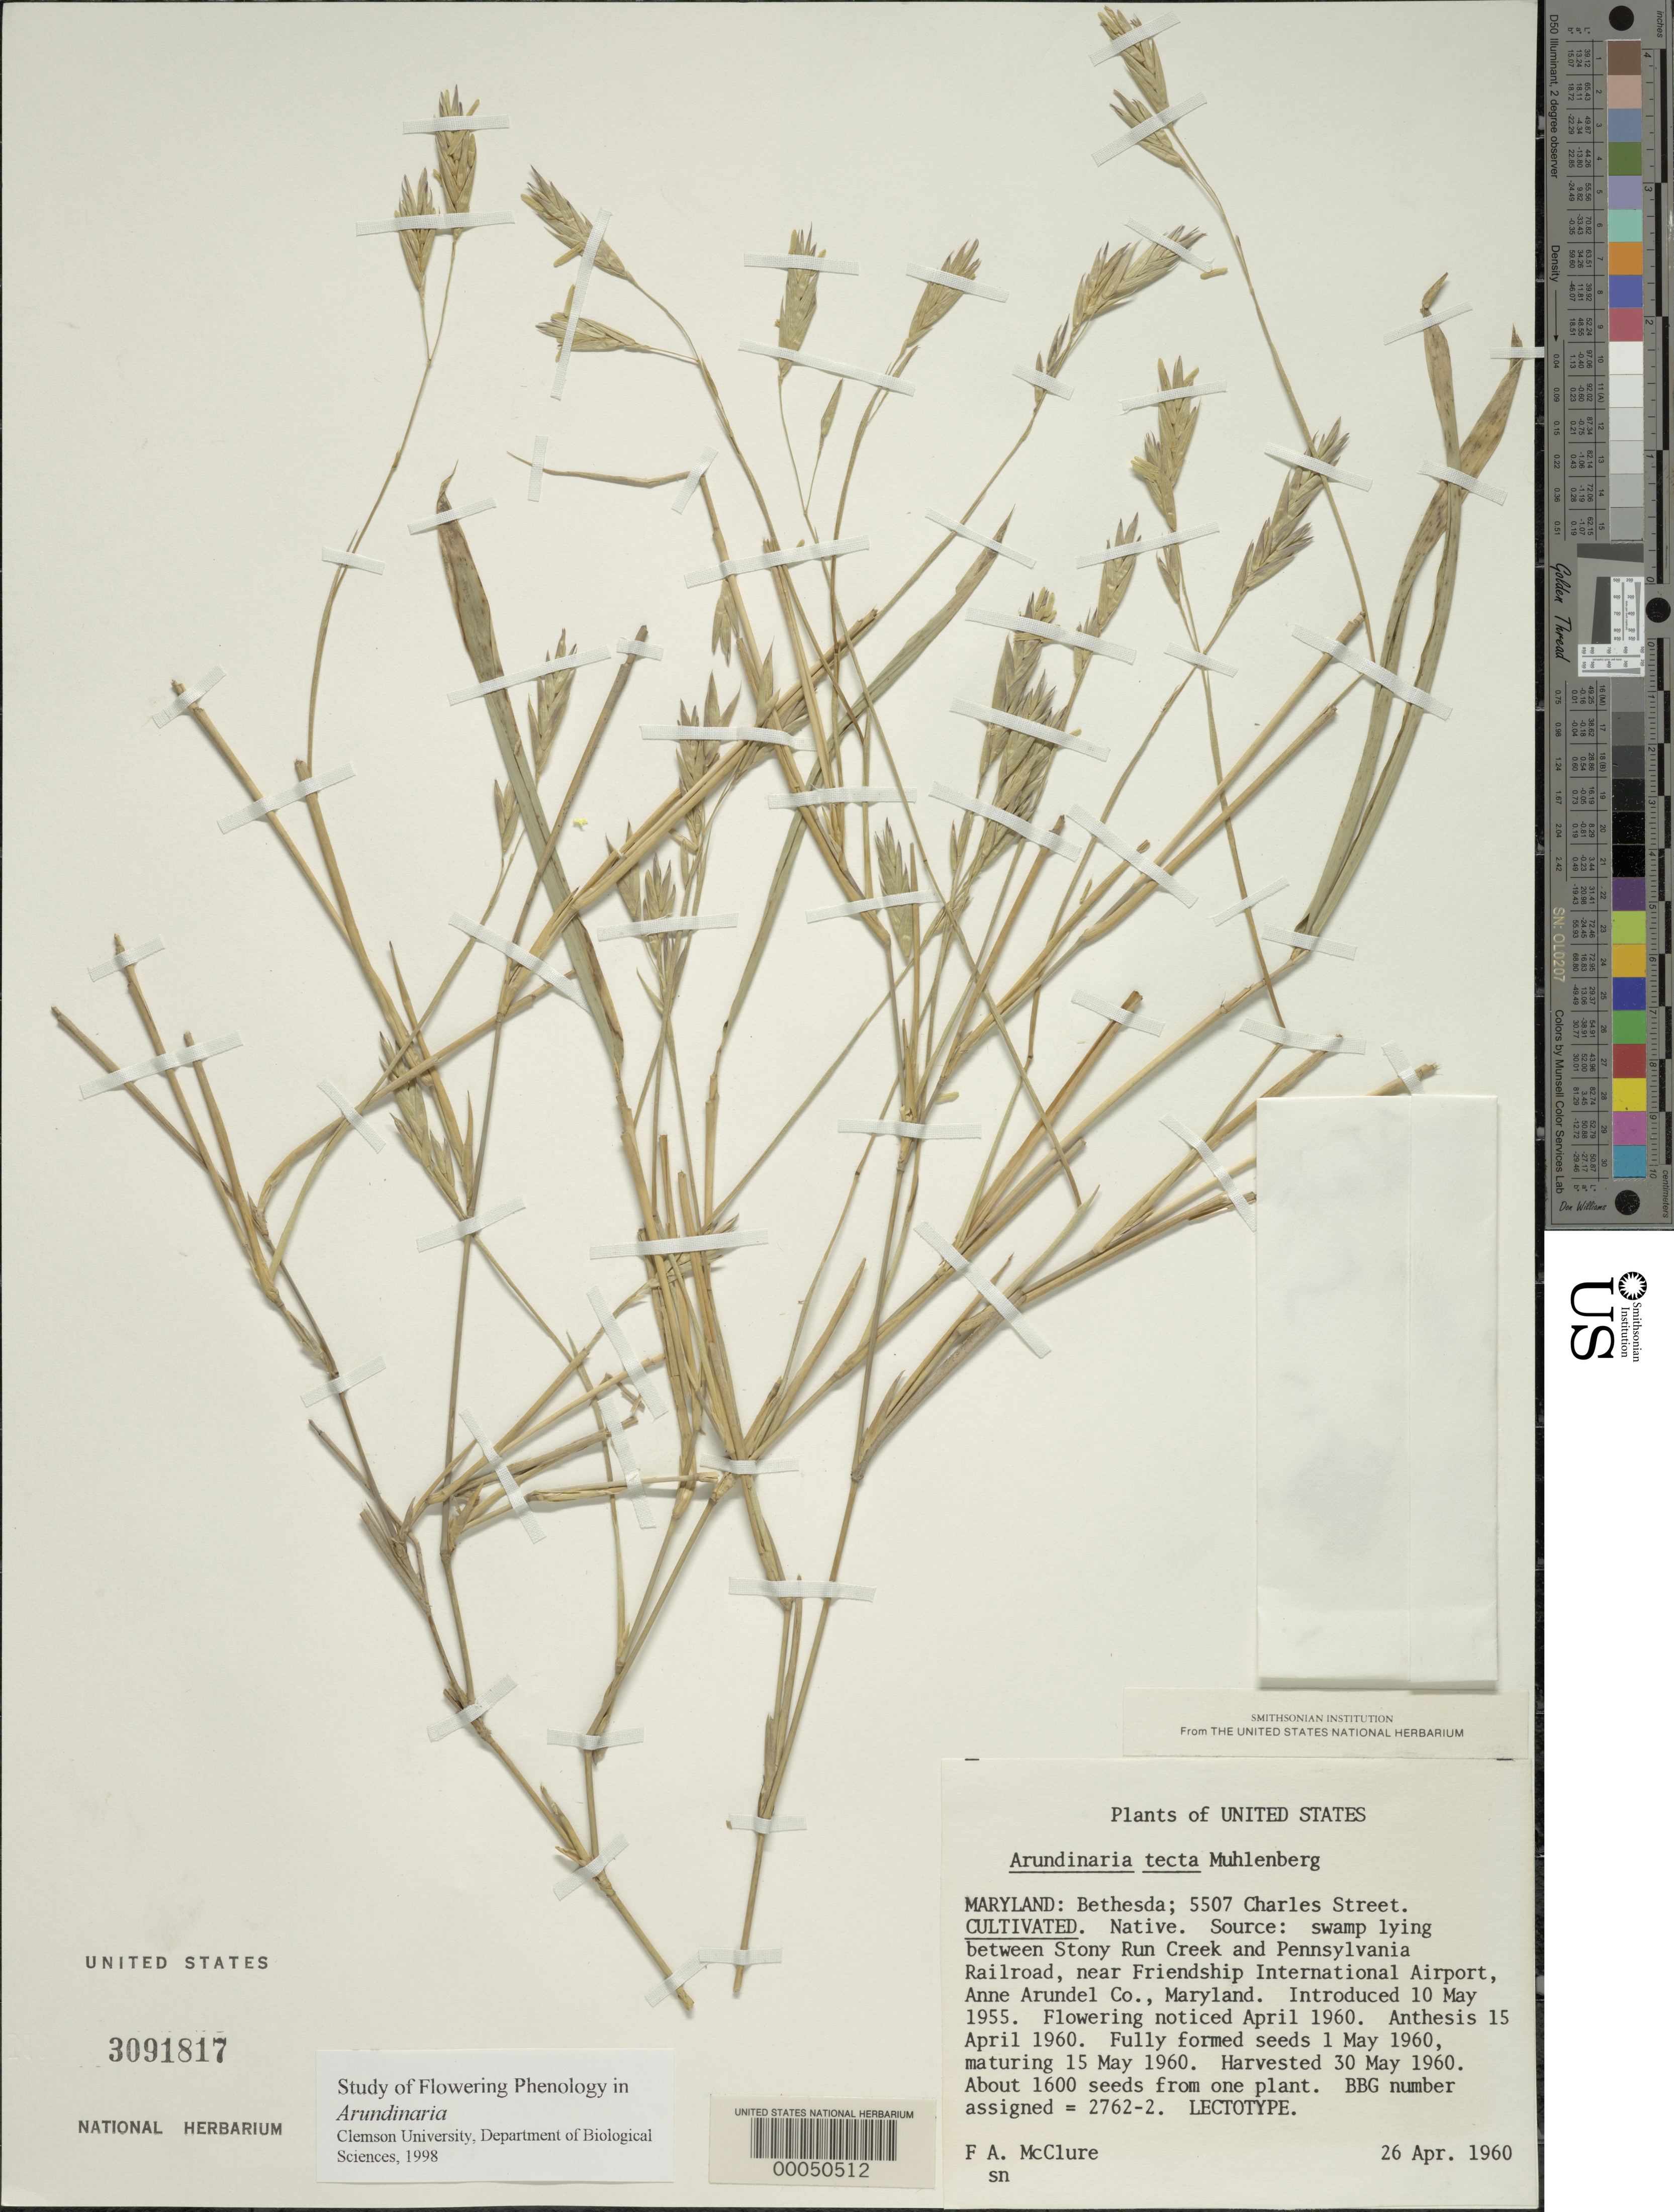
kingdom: Plantae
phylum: Tracheophyta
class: Liliopsida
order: Poales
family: Poaceae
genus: Arundinaria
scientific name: Arundinaria tecta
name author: (Walter) Muhl.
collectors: F. A. McClure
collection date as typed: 26 Apr 1960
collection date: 1960-04-26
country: United States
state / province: Maryland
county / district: Montgomery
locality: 5507 Charles Street, Bethesda (McClure's garden)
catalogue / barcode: US 3091817